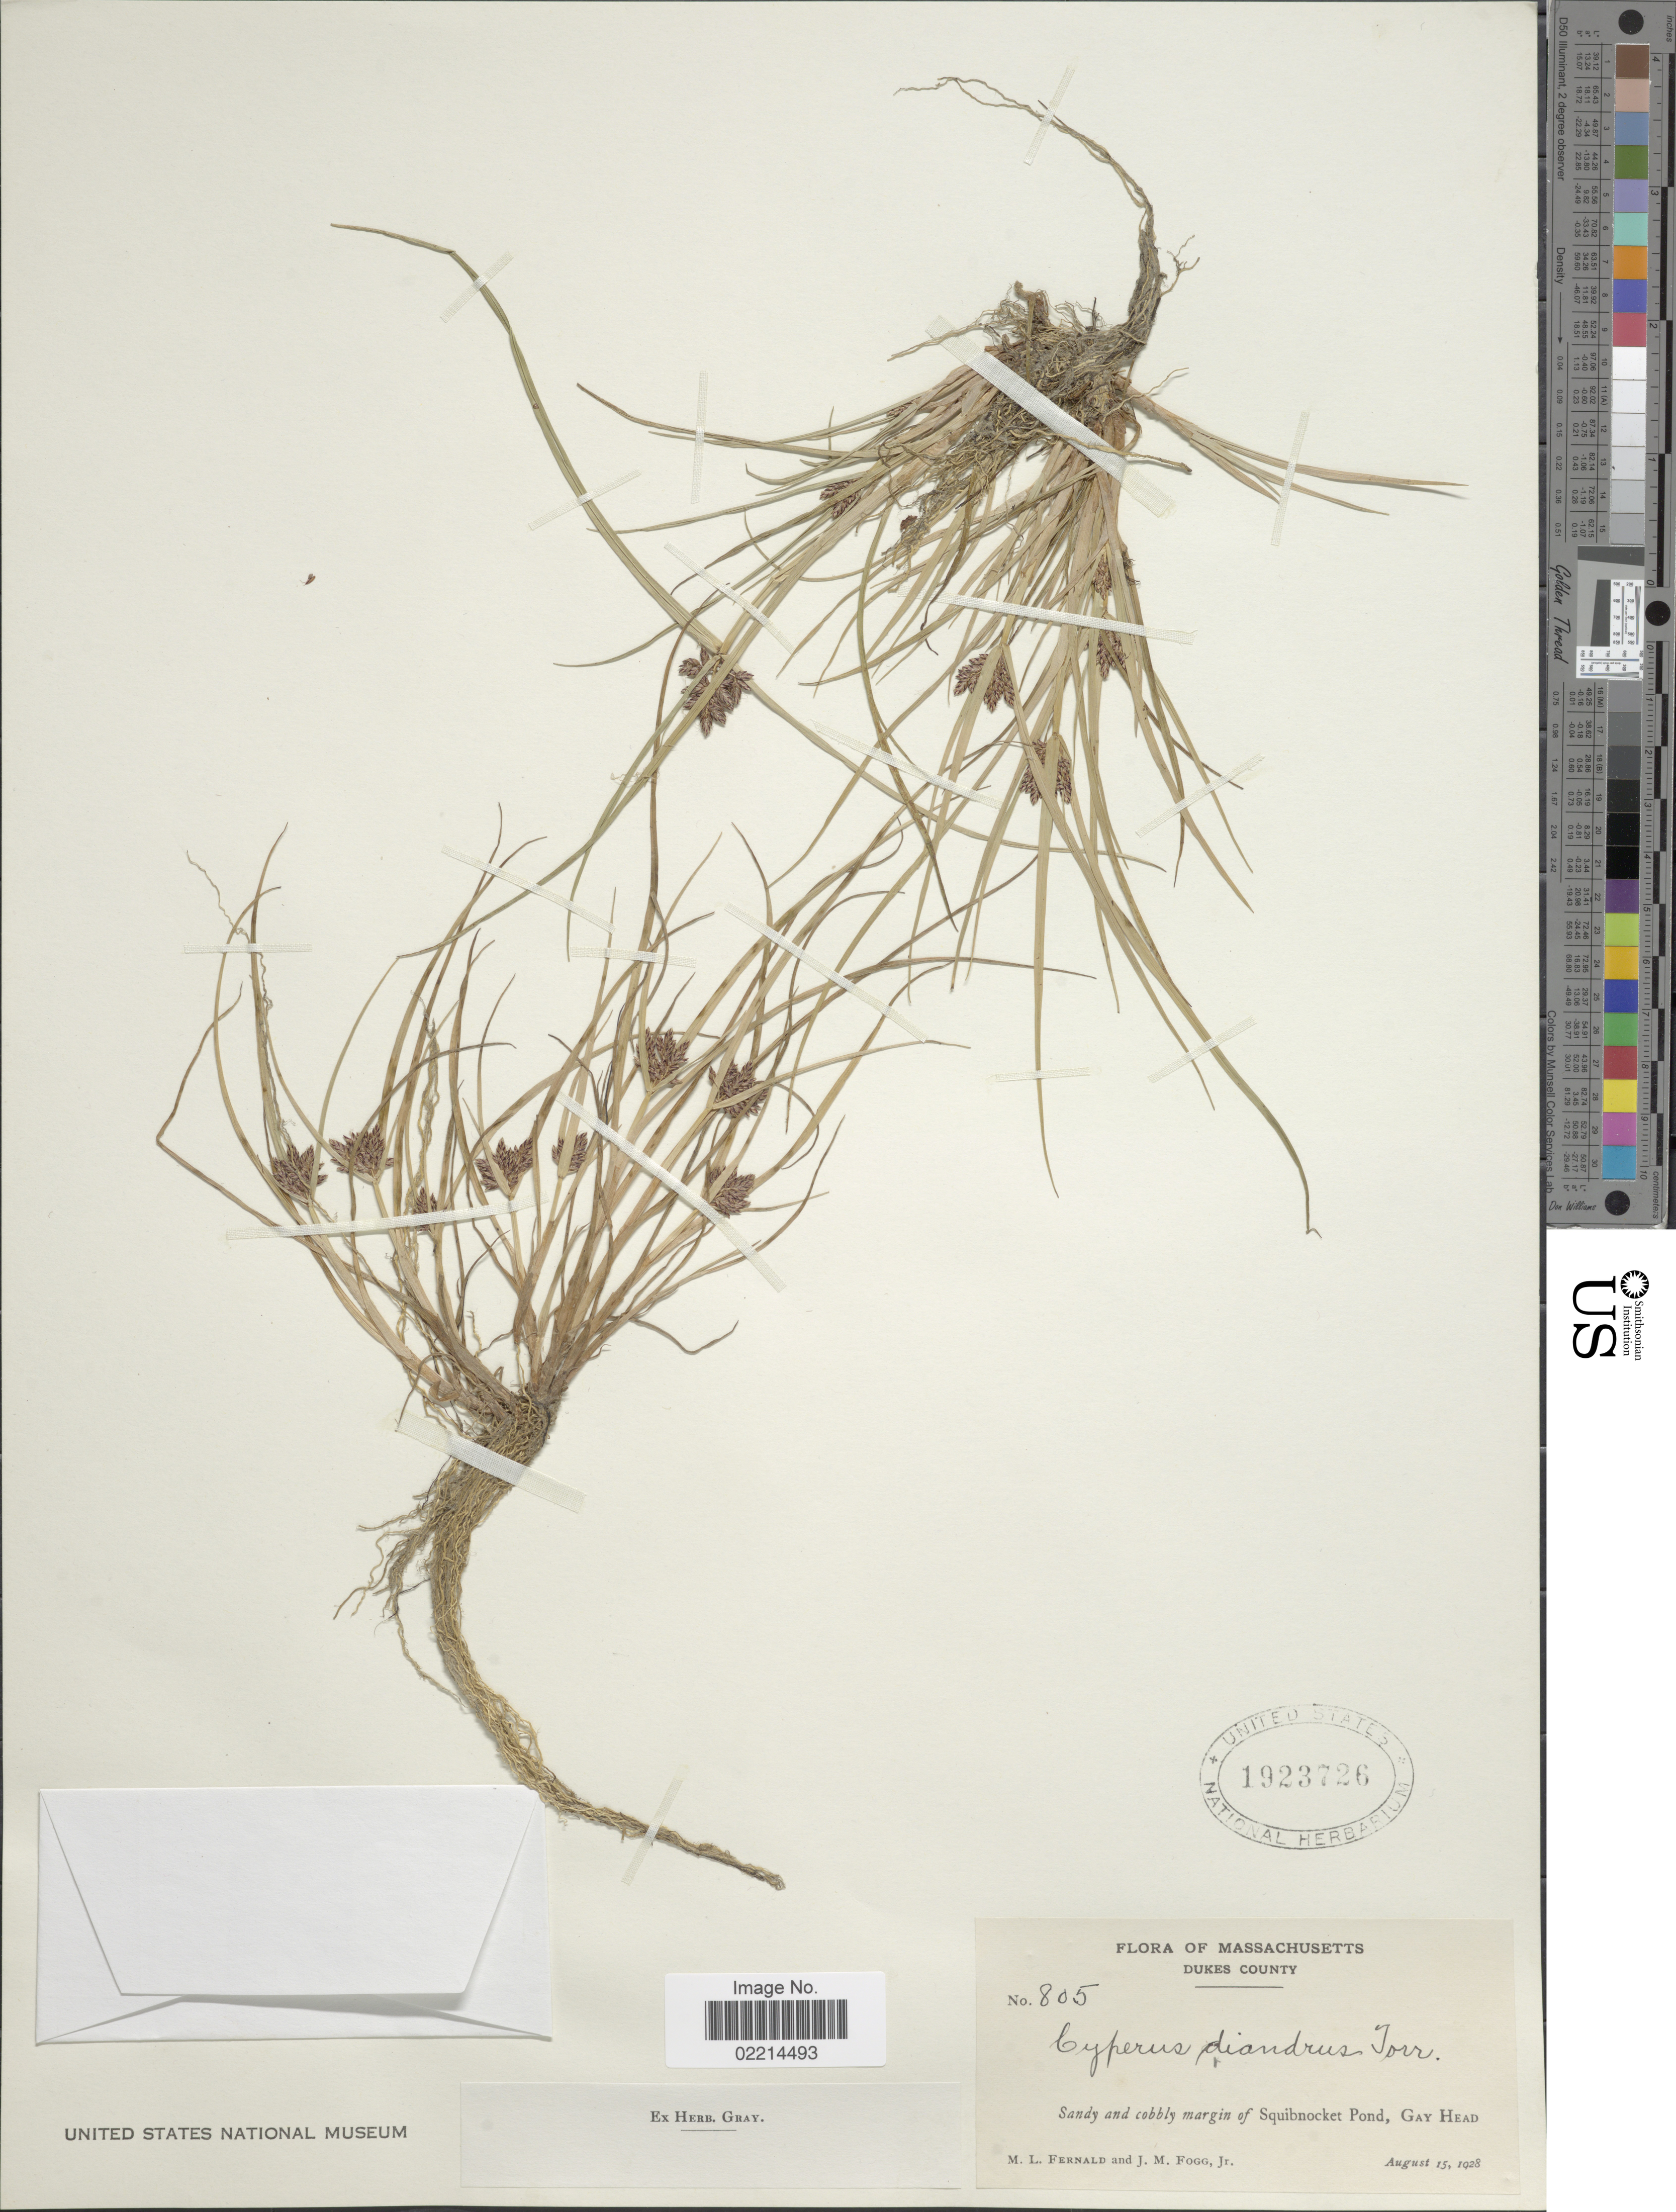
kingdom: Plantae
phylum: Tracheophyta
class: Liliopsida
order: Poales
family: Cyperaceae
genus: Cyperus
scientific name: Cyperus diandrus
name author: Torr.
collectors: M. L. Fernald & J. Fogg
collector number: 805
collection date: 1928-08-15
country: United States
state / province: Massachusetts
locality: Dukes County, sandy and cobbly margin of Squibnocket Pond, Gay Head.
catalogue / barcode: US 1923726